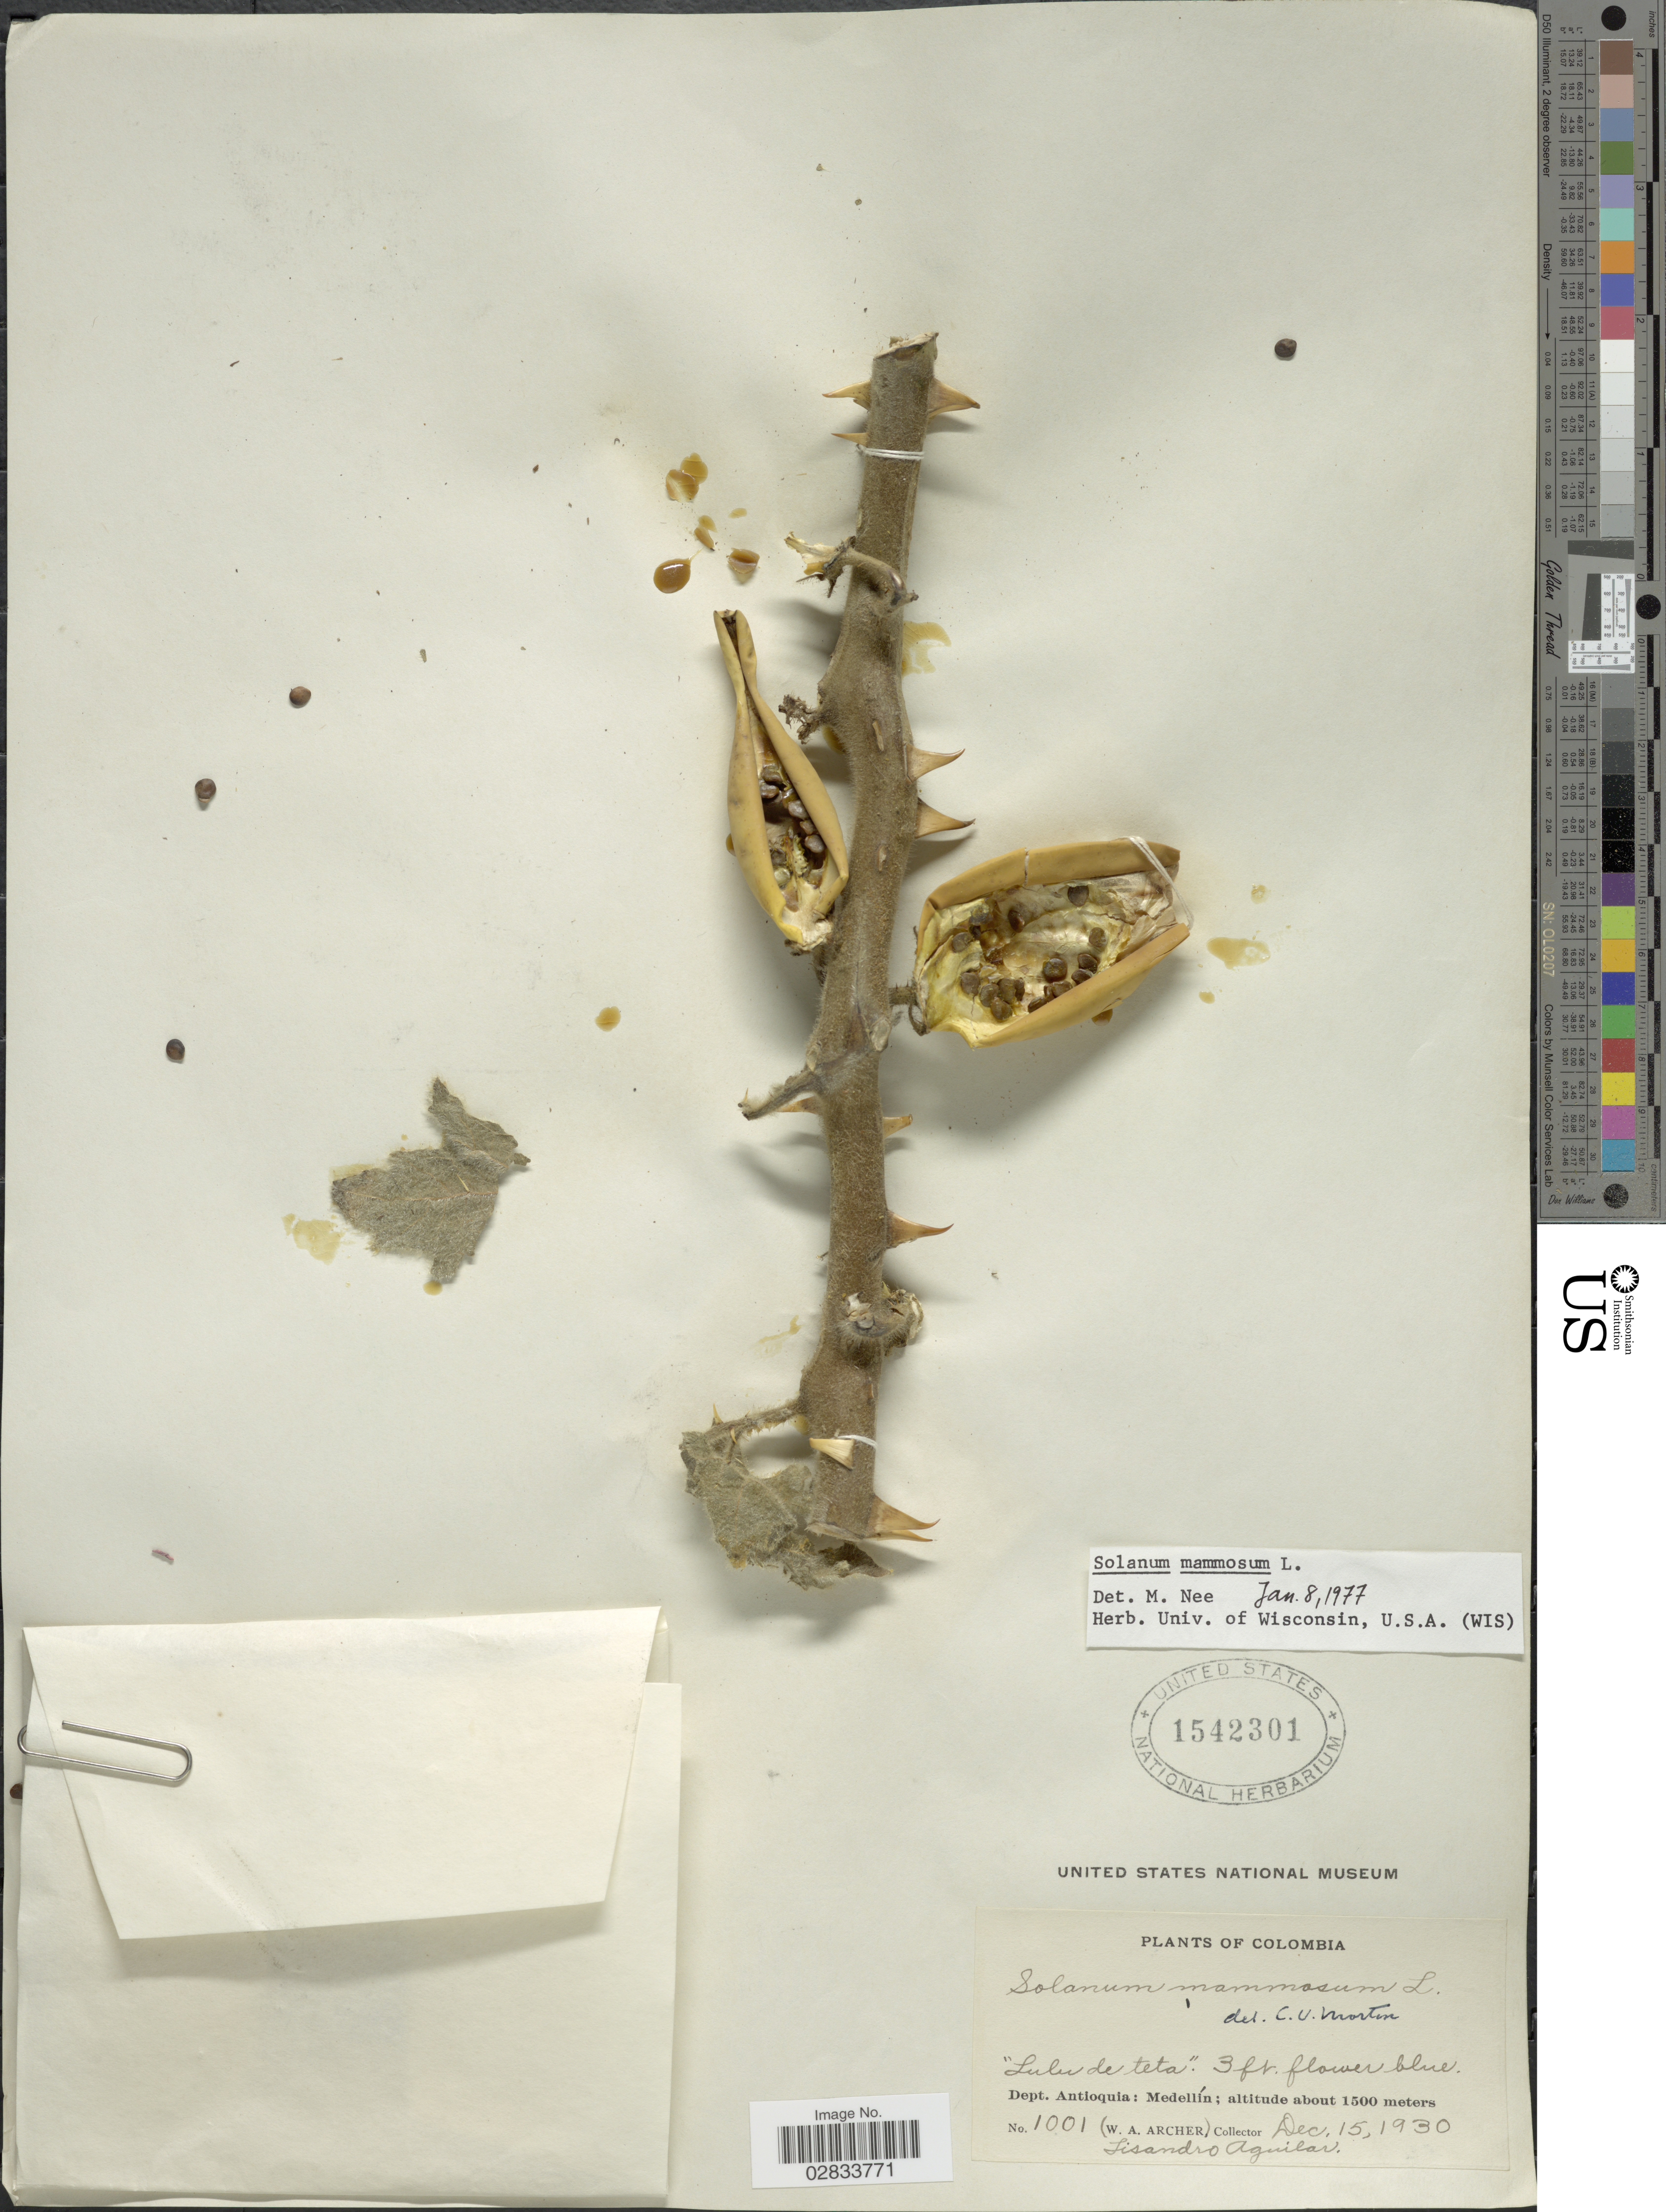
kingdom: Plantae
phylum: Tracheophyta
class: Magnoliopsida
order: Solanales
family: Solanaceae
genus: Solanum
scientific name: Solanum mammosum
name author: L.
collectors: W. A. Archer & L. Aguilar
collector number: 1001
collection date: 1930-12-15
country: Colombia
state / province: Antioquia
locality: Dept. Antioquia: Medellín.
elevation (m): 1500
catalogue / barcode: US 1542301